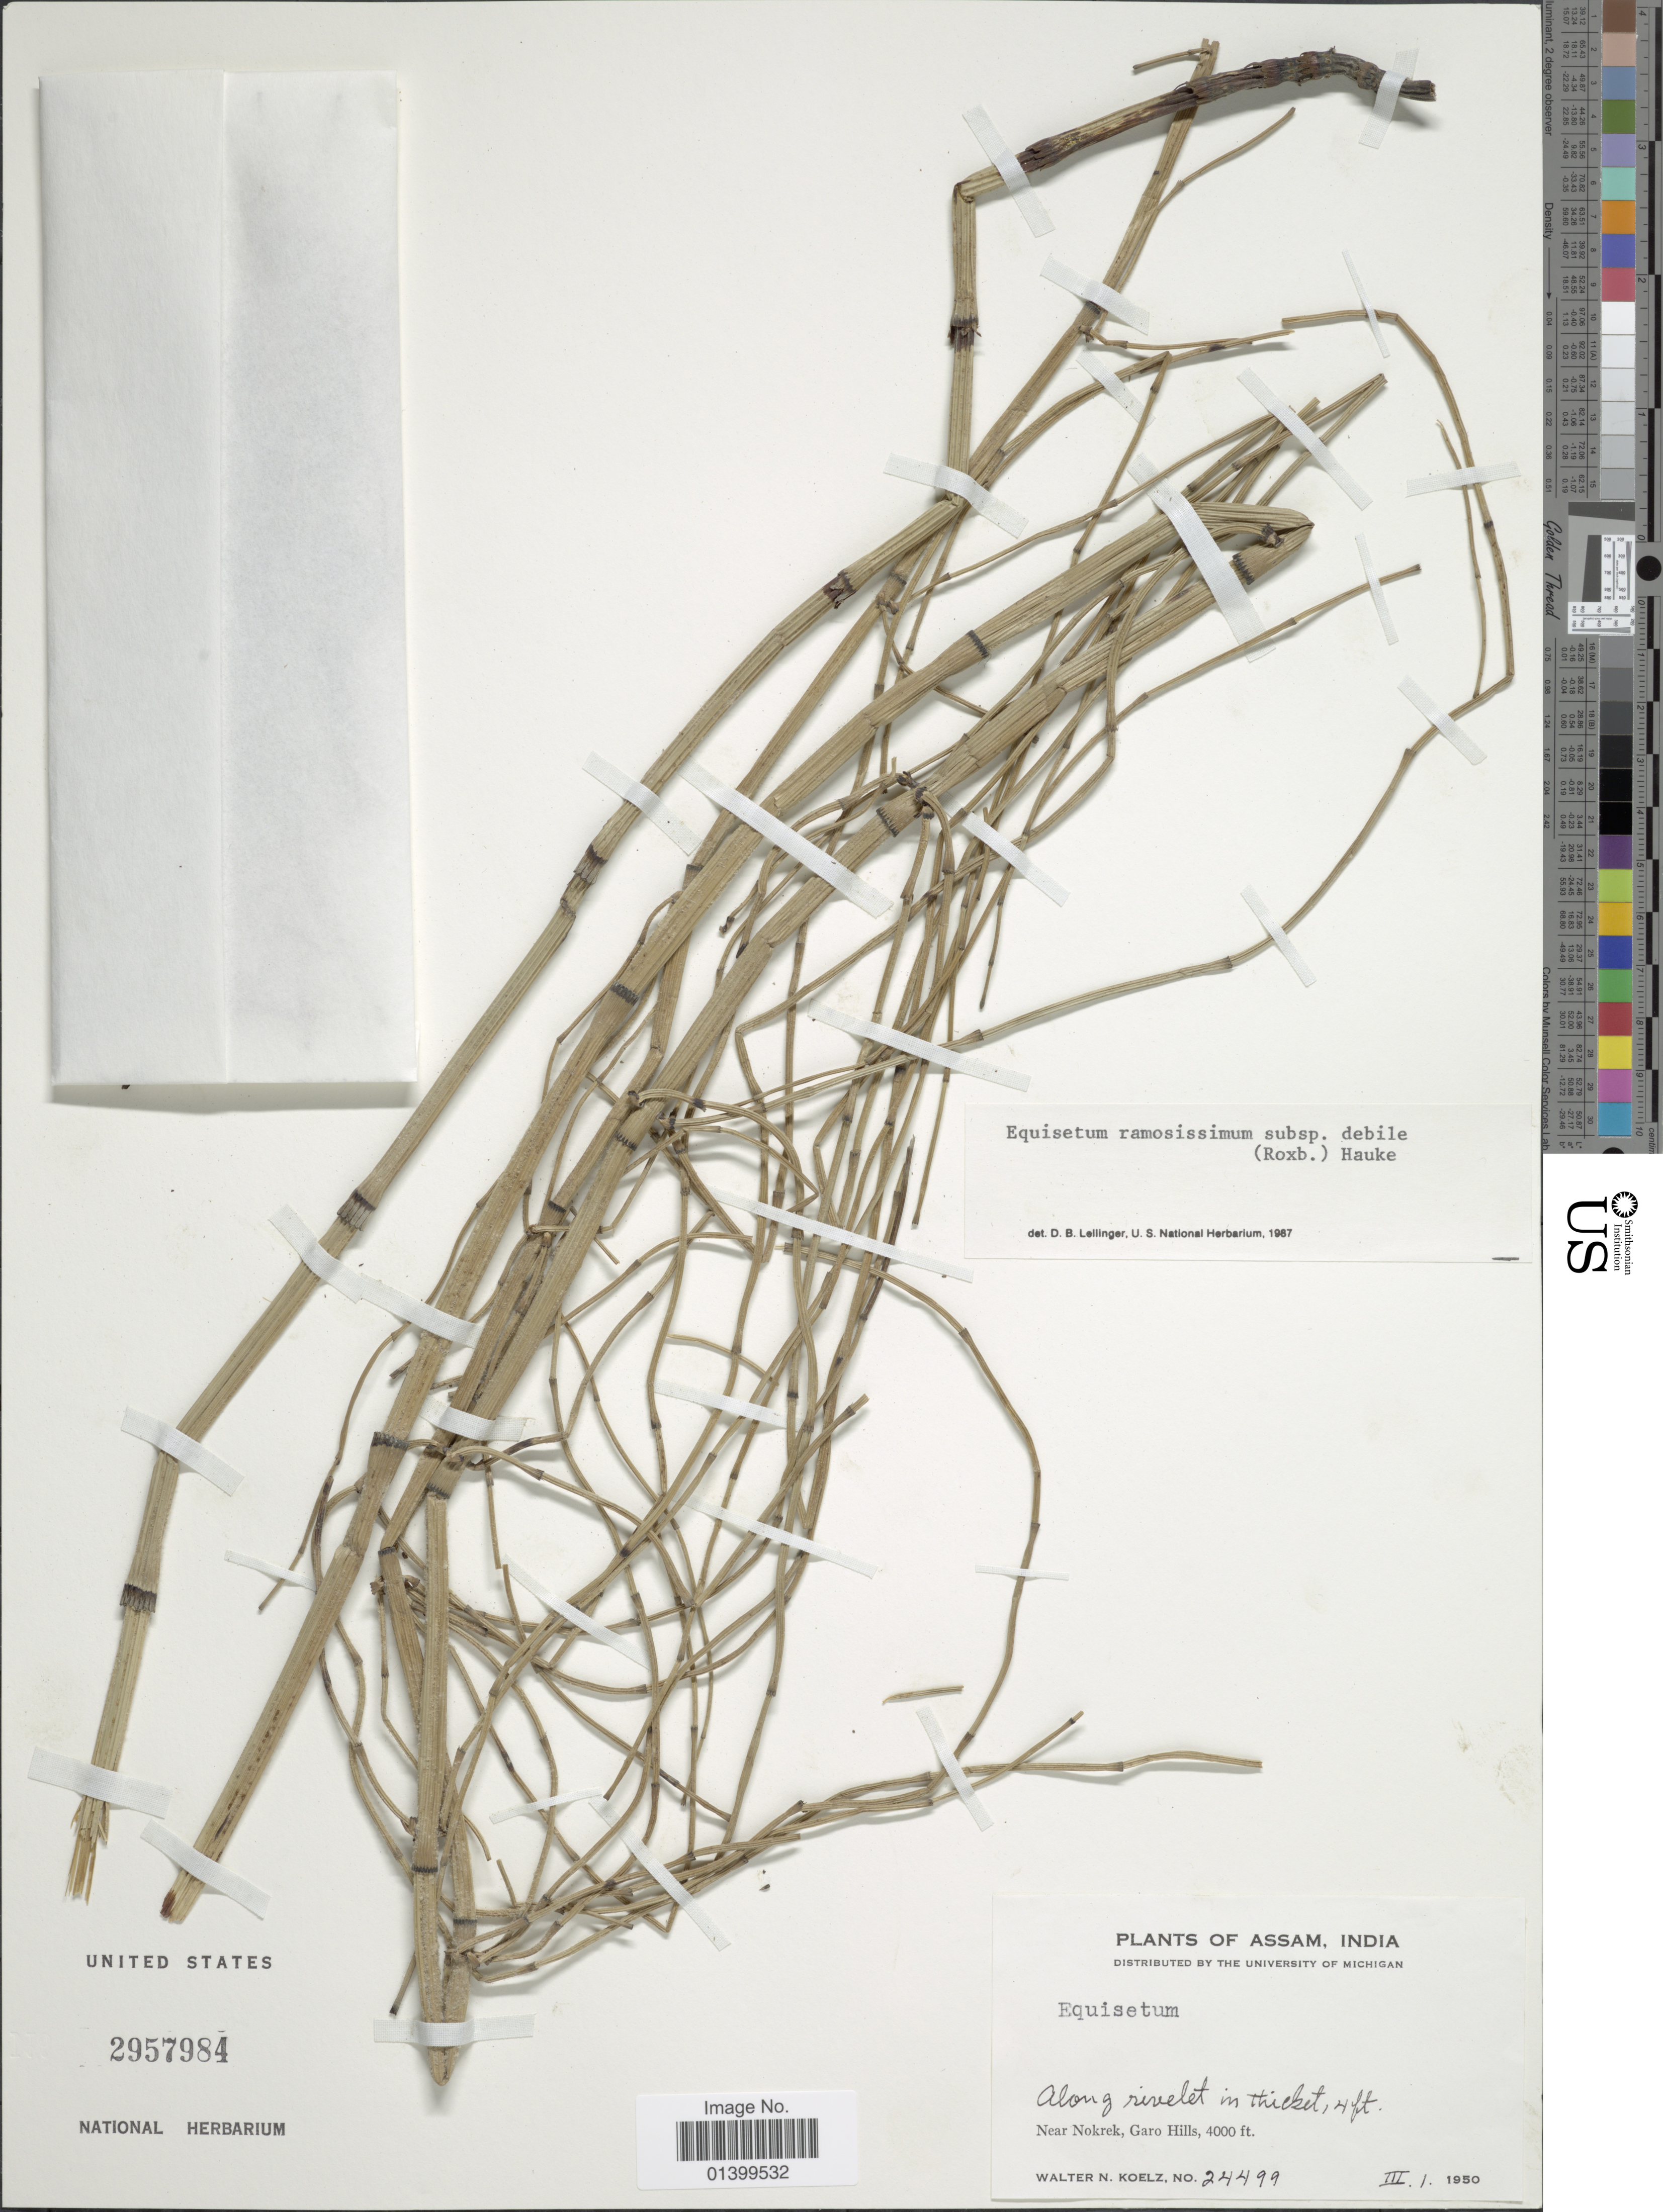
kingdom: Plantae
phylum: Tracheophyta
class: Polypodiopsida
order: Equisetales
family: Equisetaceae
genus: Equisetum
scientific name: Equisetum diffusum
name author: D. Don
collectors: W. N. Koelz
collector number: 24499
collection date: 1950-03-01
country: India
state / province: Meghalaya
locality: Plants of Assam, India. Near Nokrek, Garo Hills.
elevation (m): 1219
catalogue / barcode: US 2957984